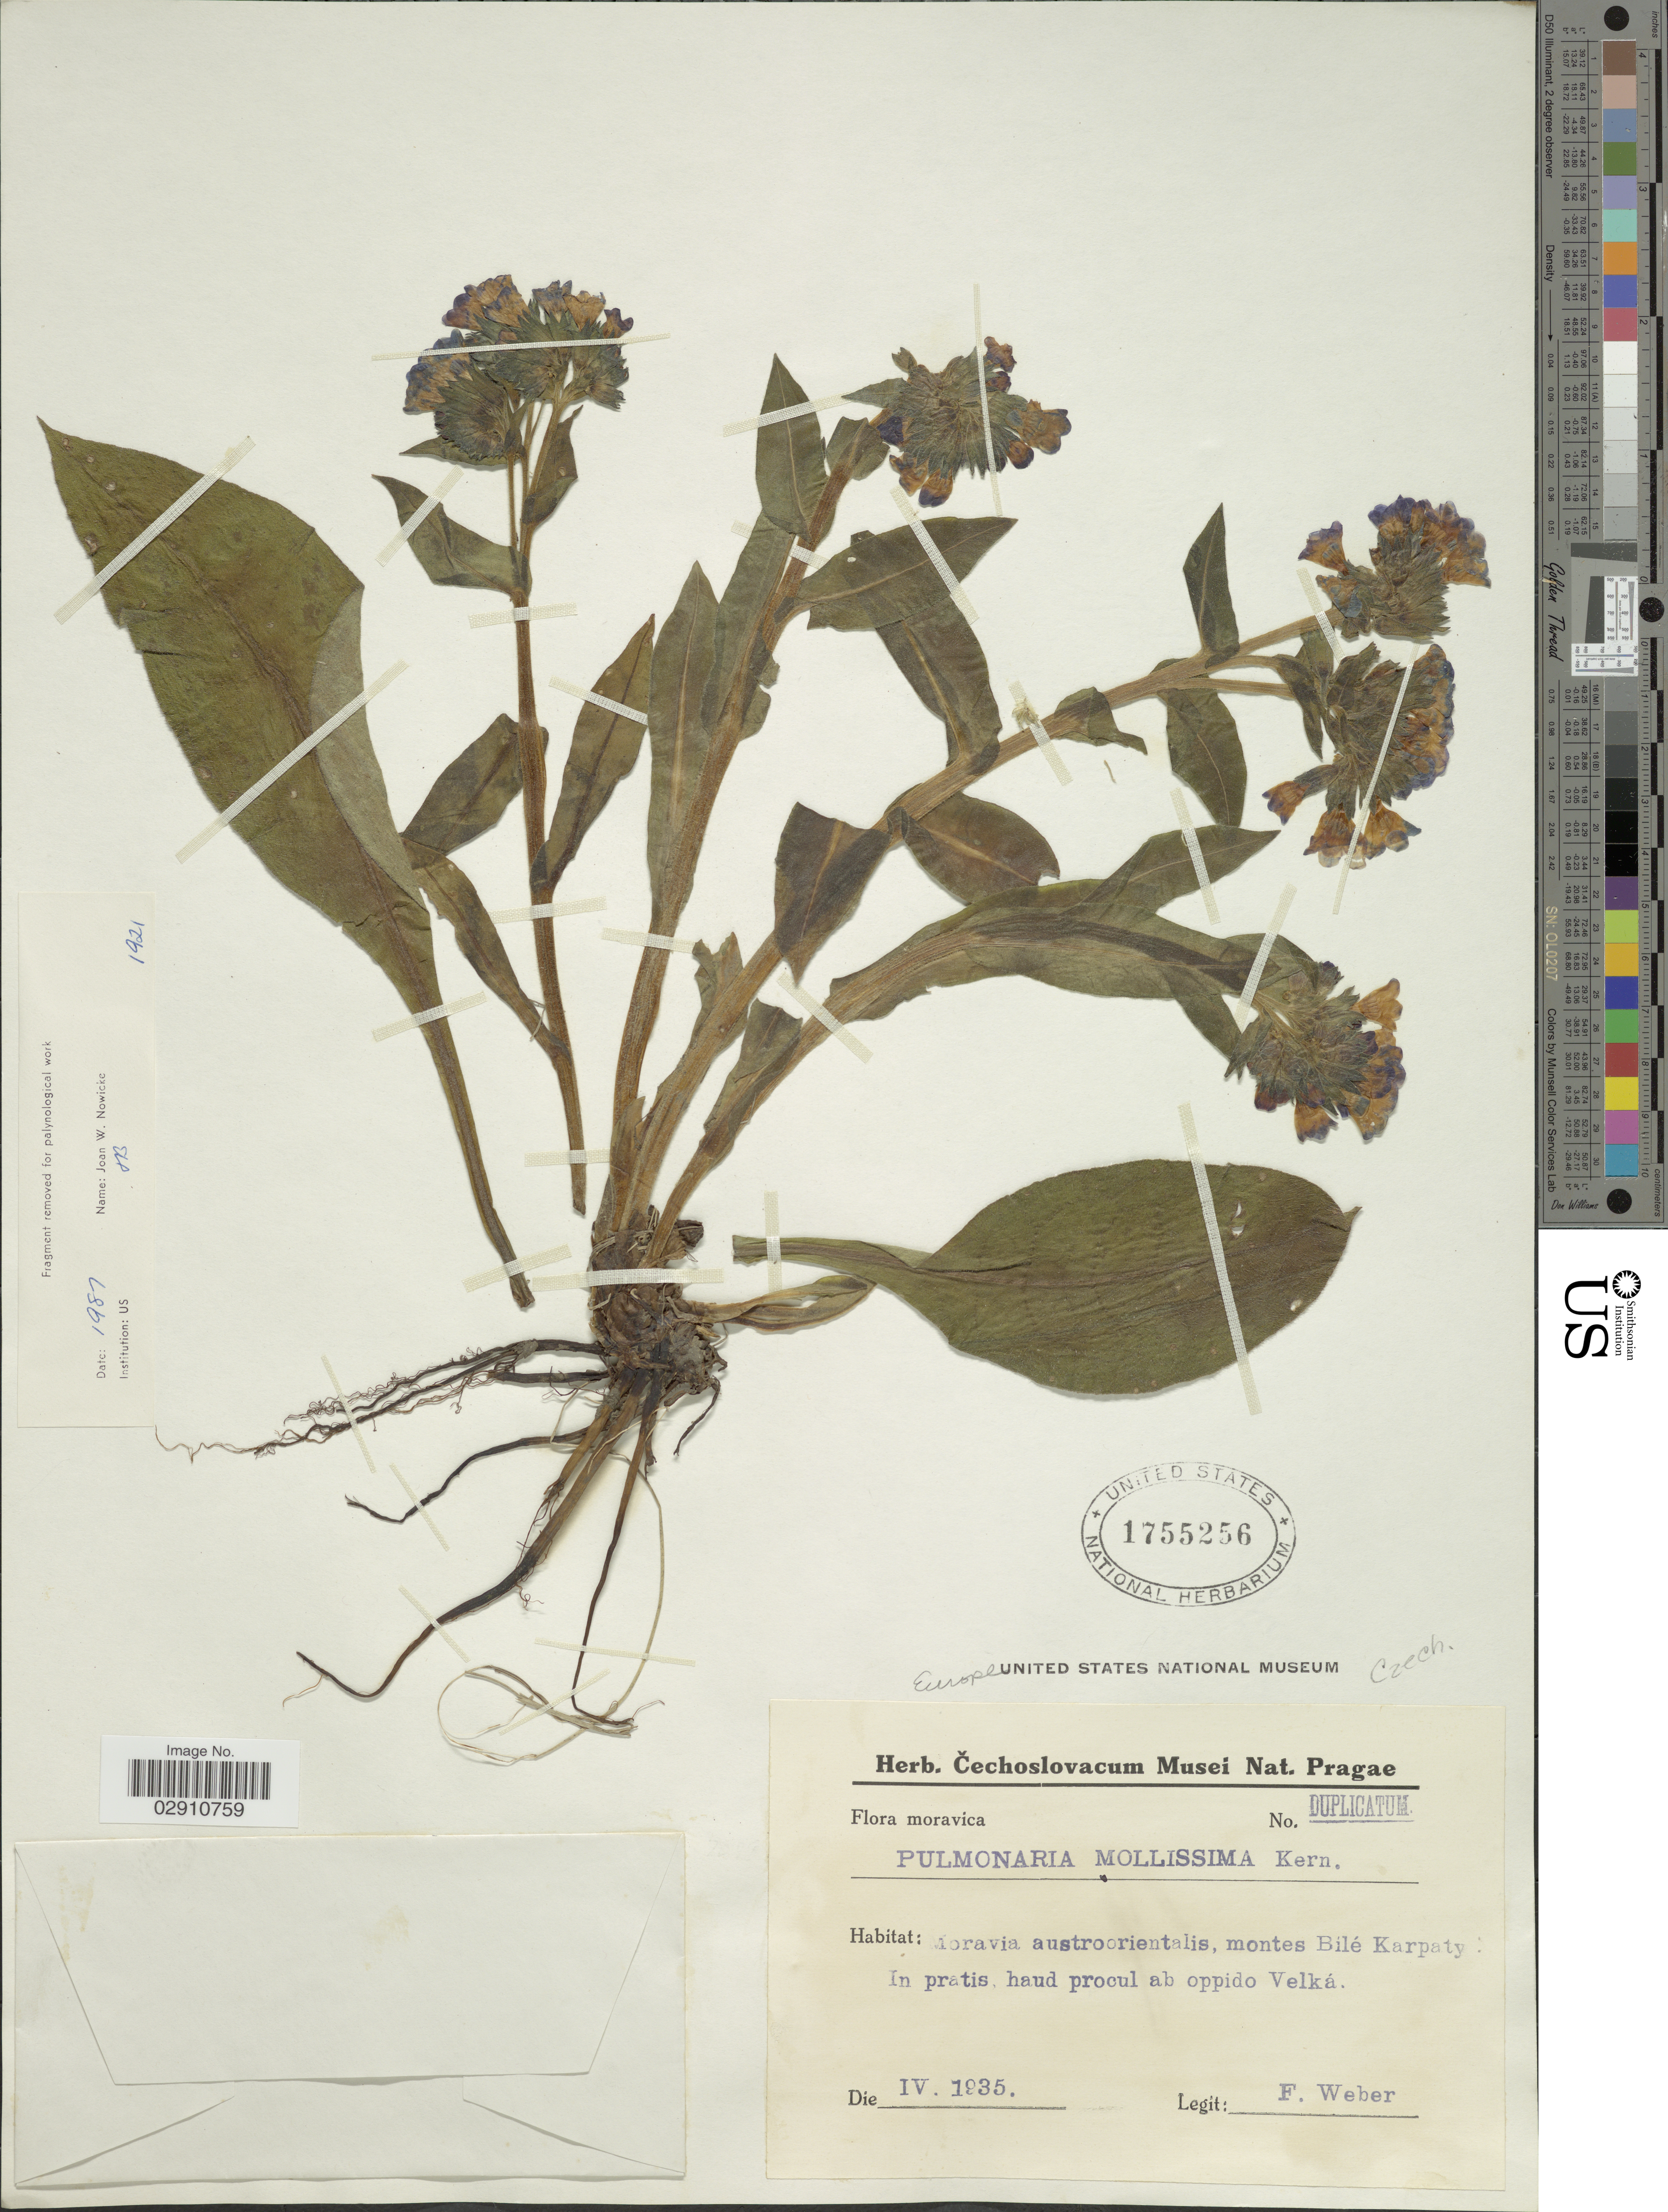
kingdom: Plantae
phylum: Tracheophyta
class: Magnoliopsida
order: Boraginales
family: Boraginaceae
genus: Pulmonaria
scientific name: Pulmonaria mollissima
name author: A. Kern.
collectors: F. Weber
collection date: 1935-04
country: Czechia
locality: Moravica. Moravia austroorientalis, montes Bilé Karpaty. In pratis haud procul ab oppido Velká.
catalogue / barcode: US 1755256